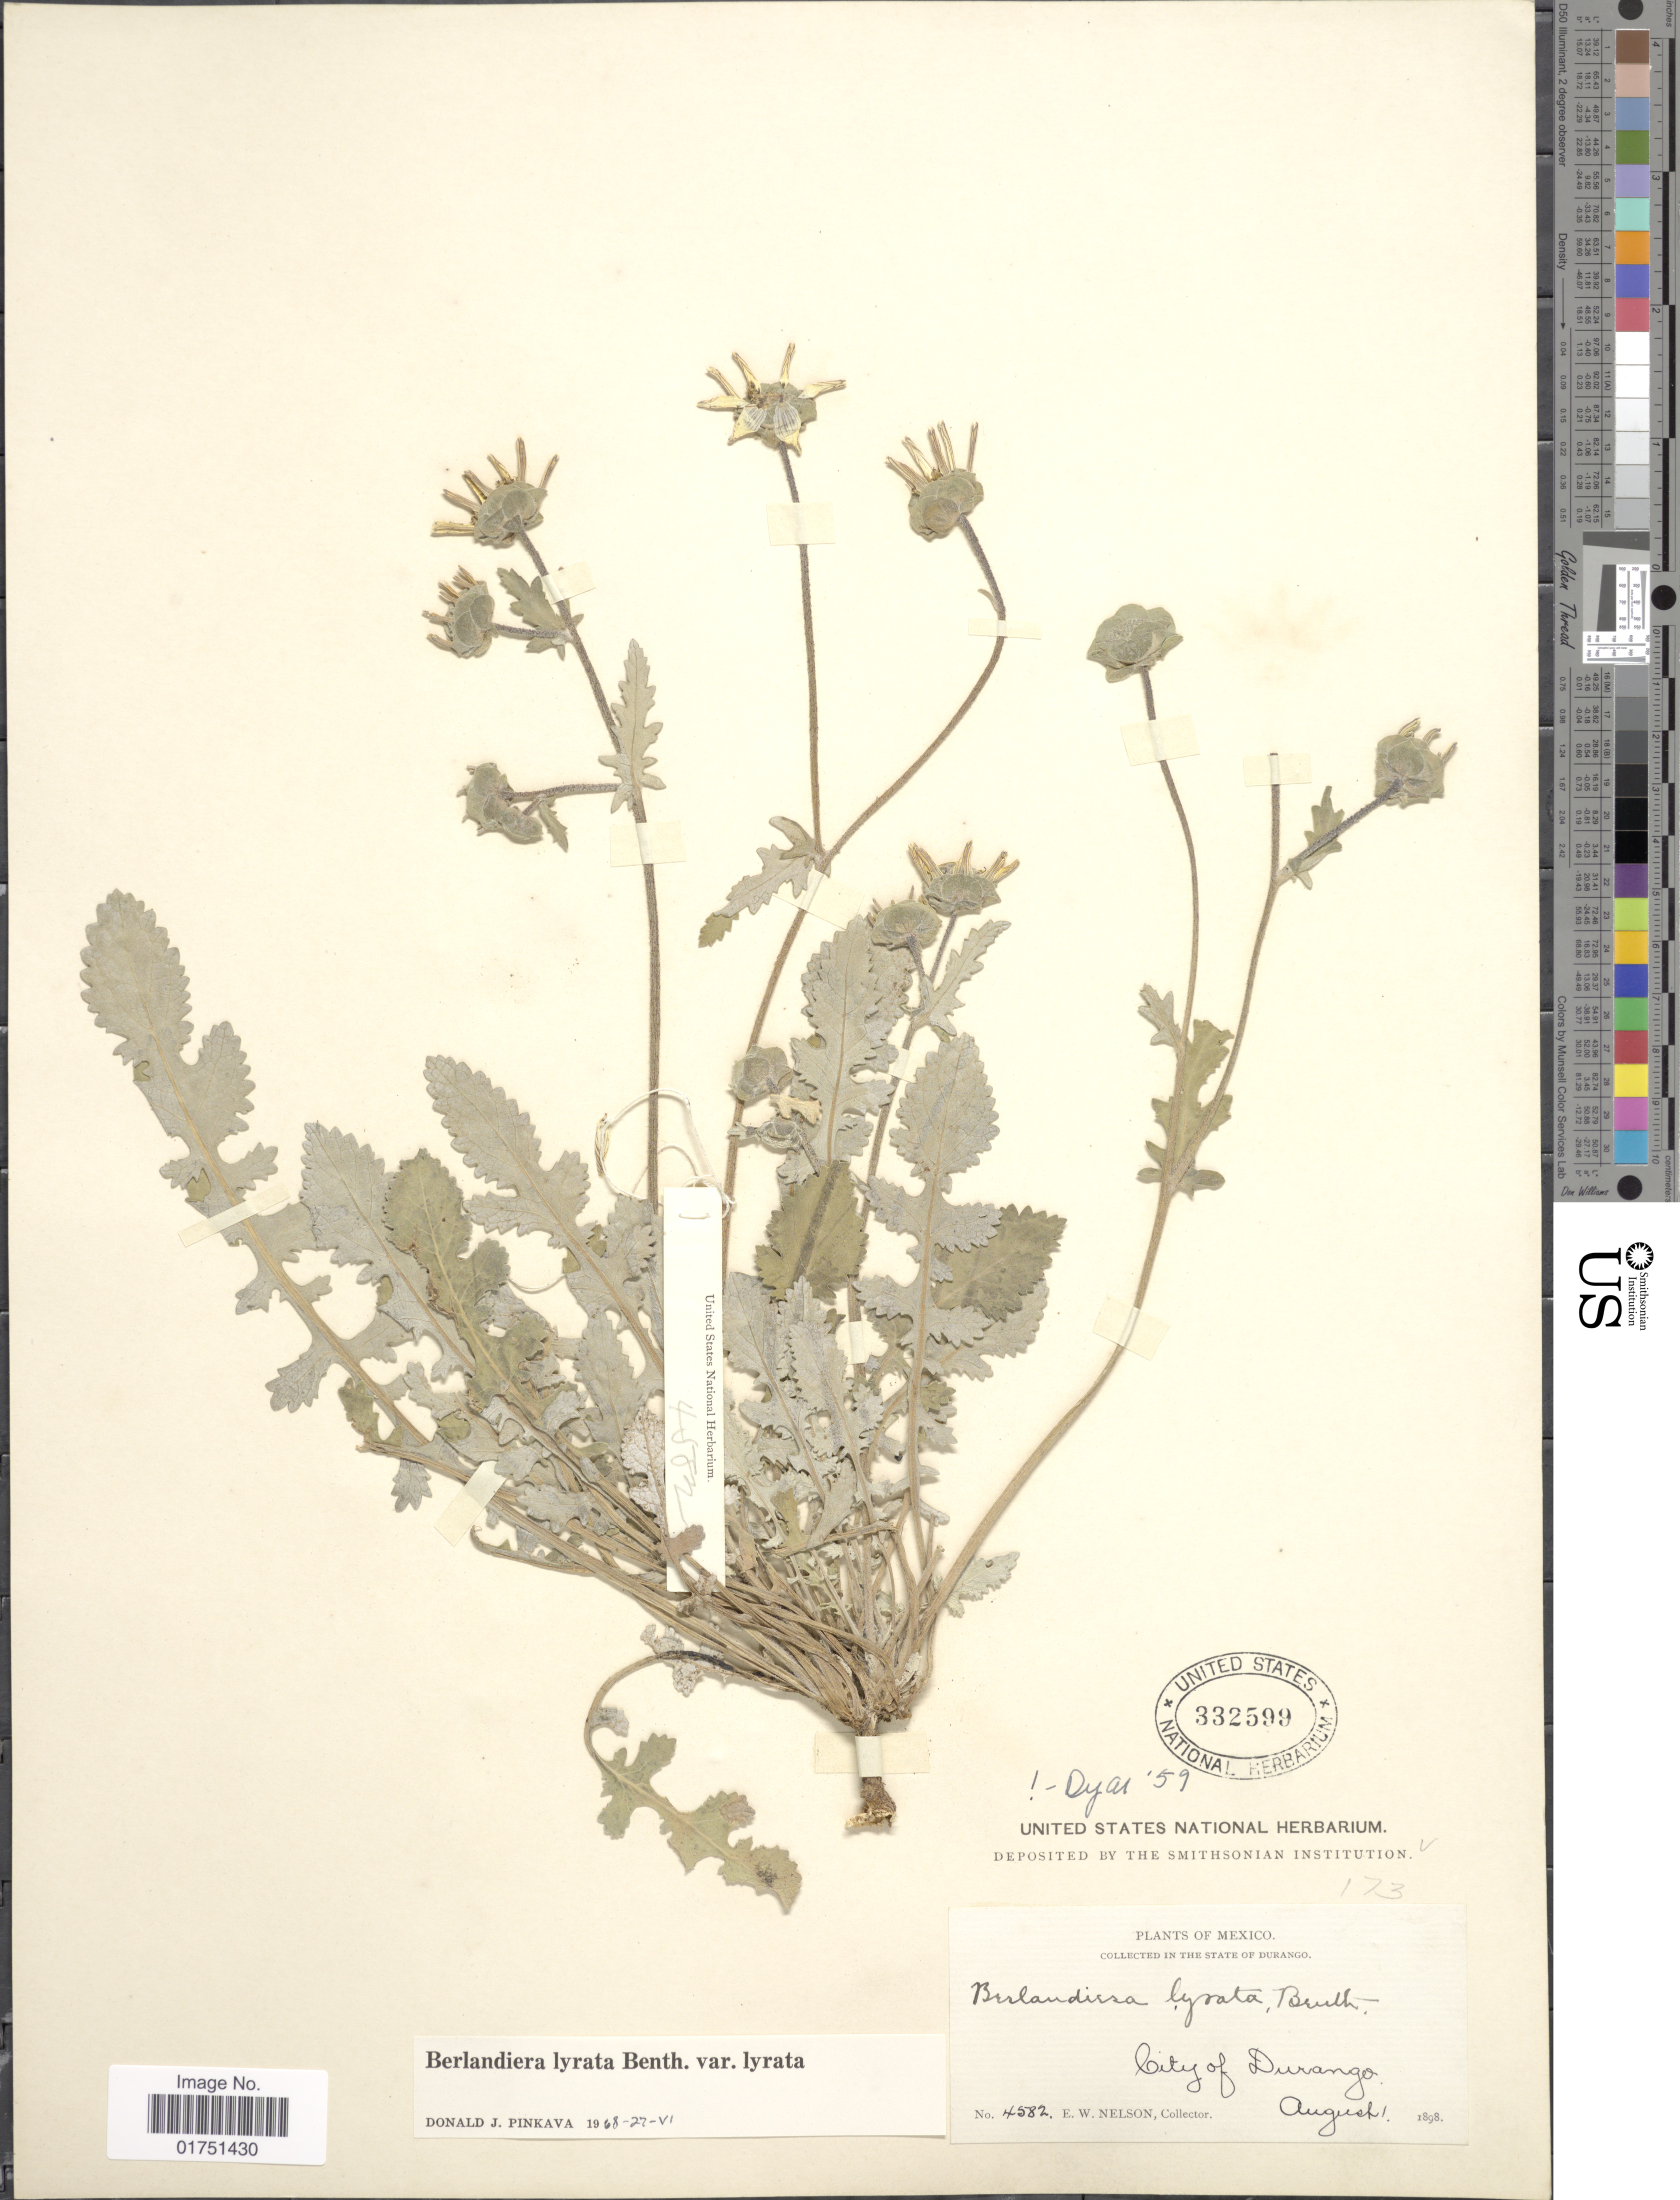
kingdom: Plantae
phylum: Tracheophyta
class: Magnoliopsida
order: Asterales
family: Asteraceae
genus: Berlandiera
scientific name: Berlandiera lyrata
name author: Benth.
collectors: E. W. Nelson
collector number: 4582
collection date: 1898-08-01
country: Mexico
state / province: Durango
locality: In the State of Durango. City of Durango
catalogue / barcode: US 332599